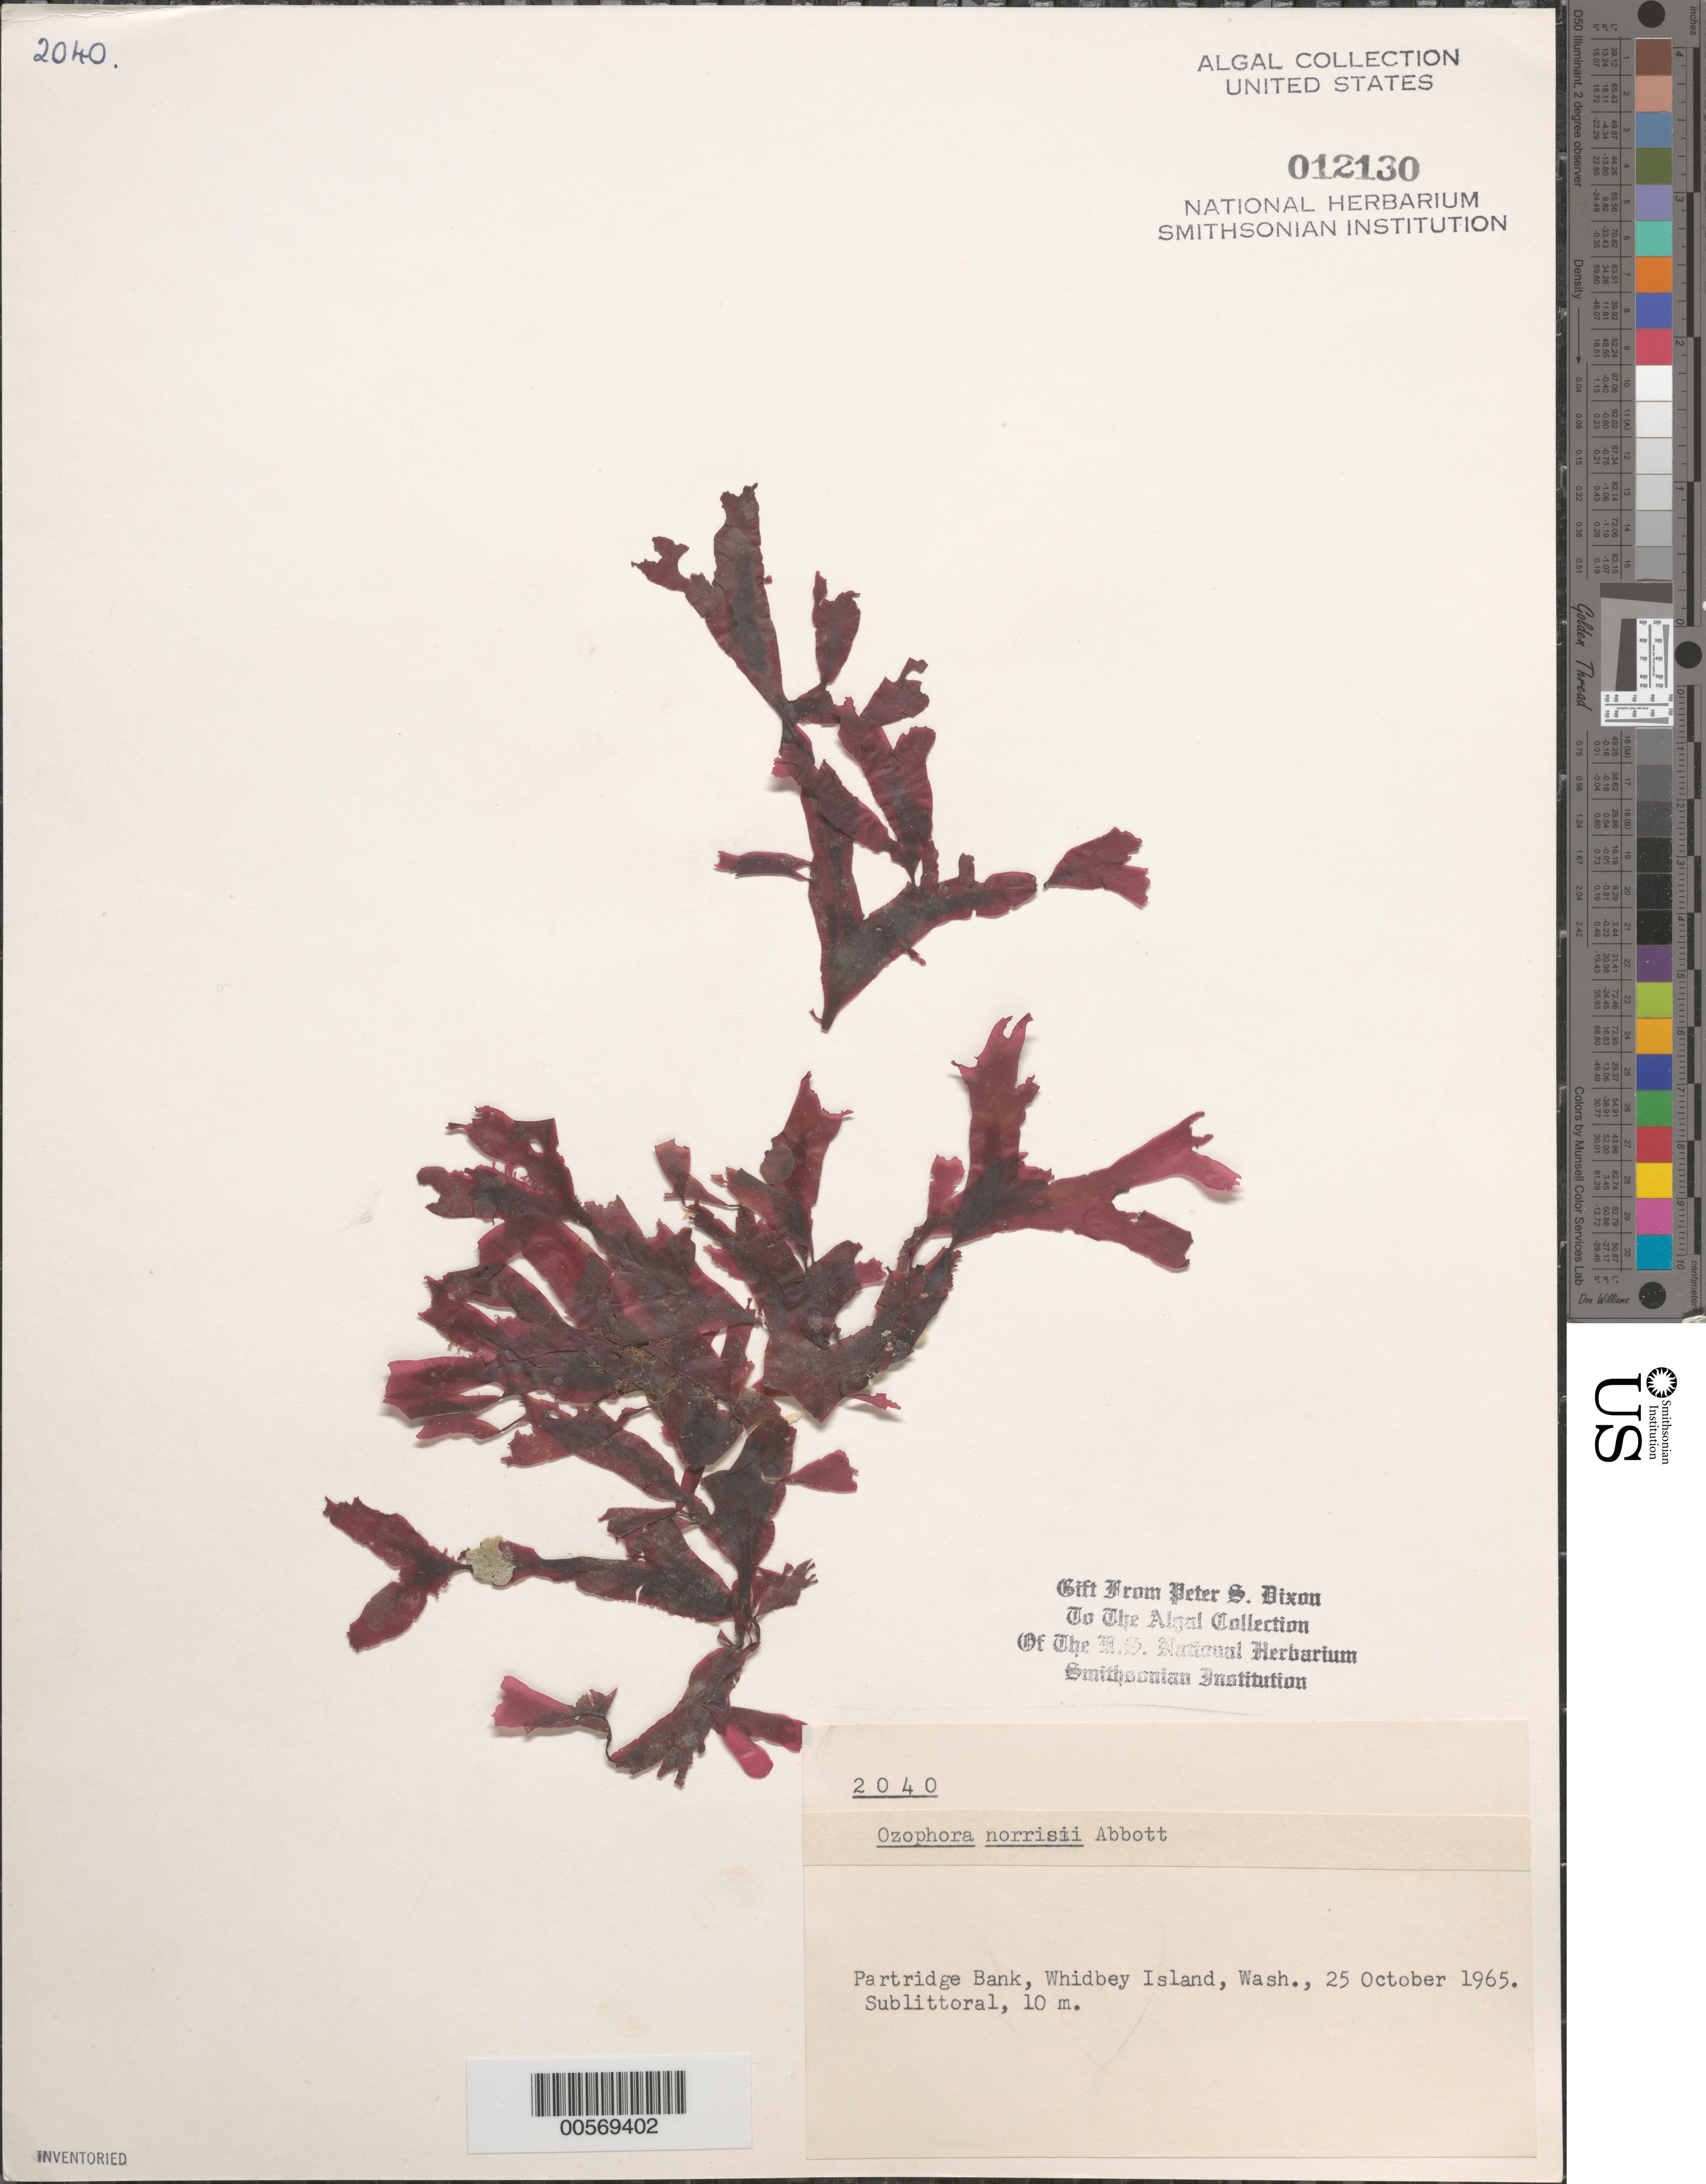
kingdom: Plantae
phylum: Rhodophyta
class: Florideophyceae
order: Gigartinales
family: Phyllophoraceae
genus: Ozophora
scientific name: Ozophora norrisii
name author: I.A. Abbott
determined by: Dixon, P. S.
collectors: P. S. Dixon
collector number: PSD 2040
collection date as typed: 25 Oct 1965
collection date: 1965-10-25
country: United States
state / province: Washington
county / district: Island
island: Whidbey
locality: Partridge Bank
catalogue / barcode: US 12130